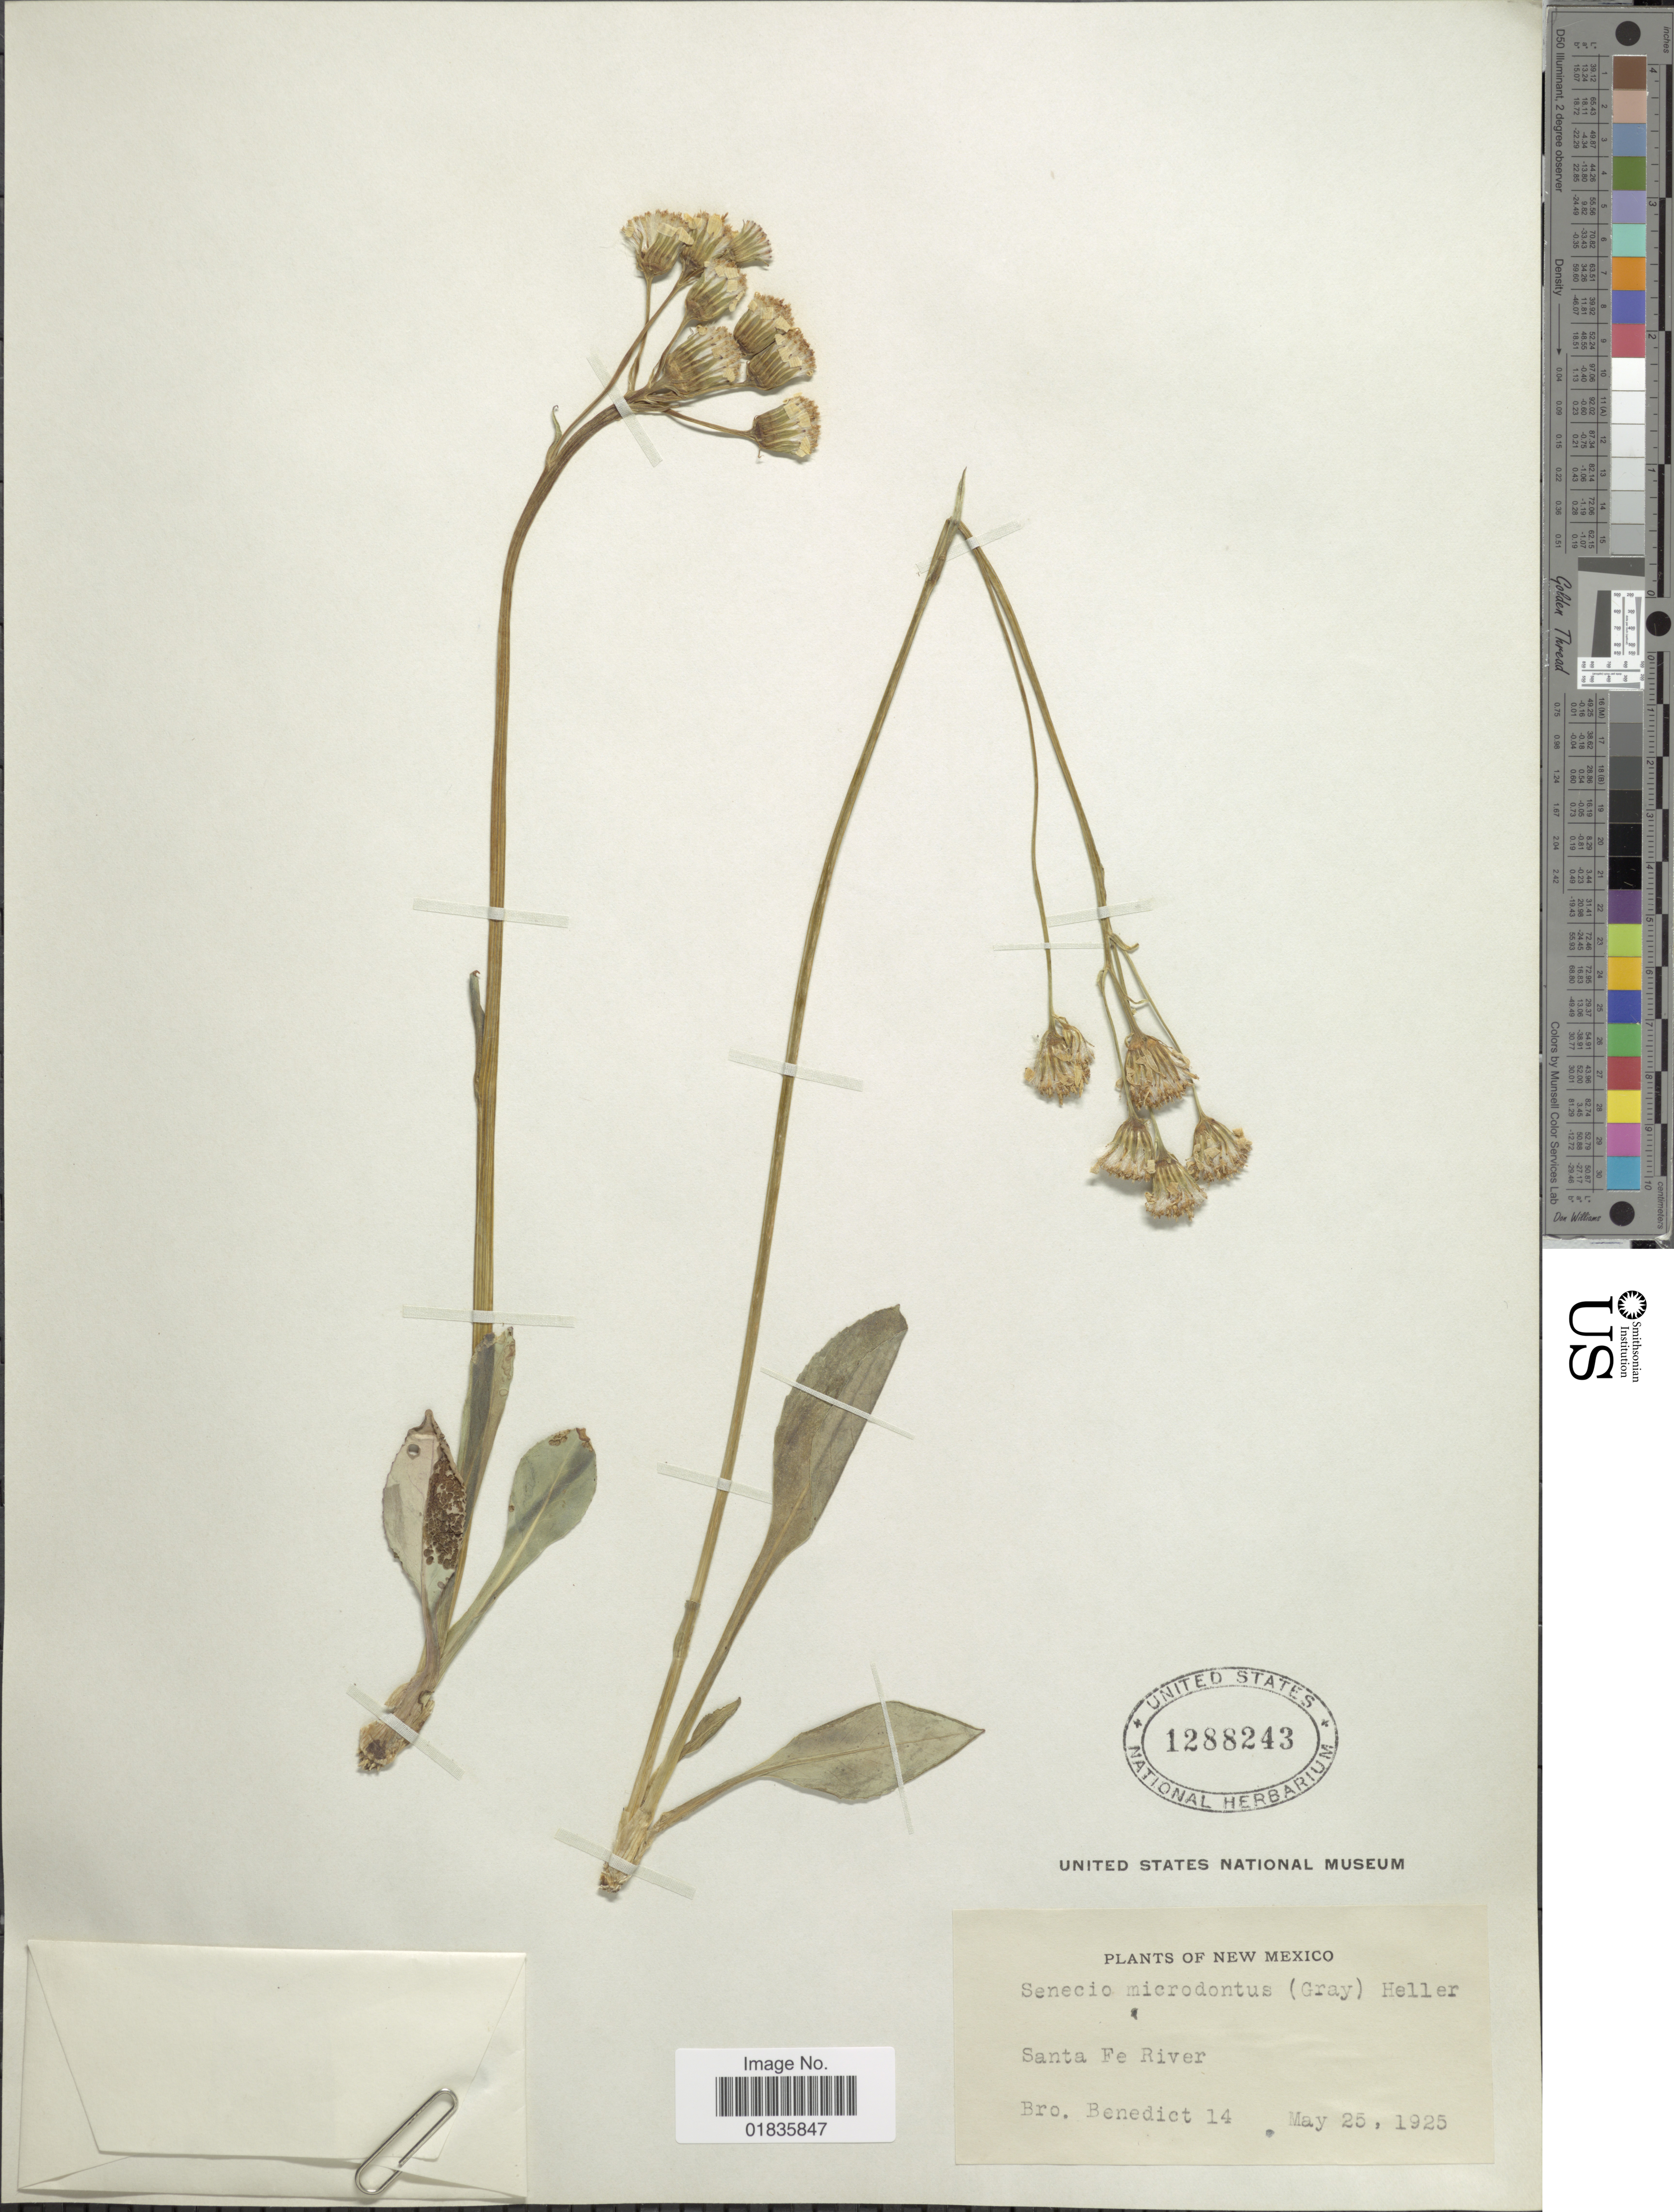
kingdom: Plantae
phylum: Tracheophyta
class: Magnoliopsida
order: Asterales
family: Asteraceae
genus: Senecio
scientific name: Senecio wootonii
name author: Greene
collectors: Bro. Benedict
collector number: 14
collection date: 1925-05-26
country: United States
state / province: New Mexico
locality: Santa Fe River.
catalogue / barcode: US 1288243